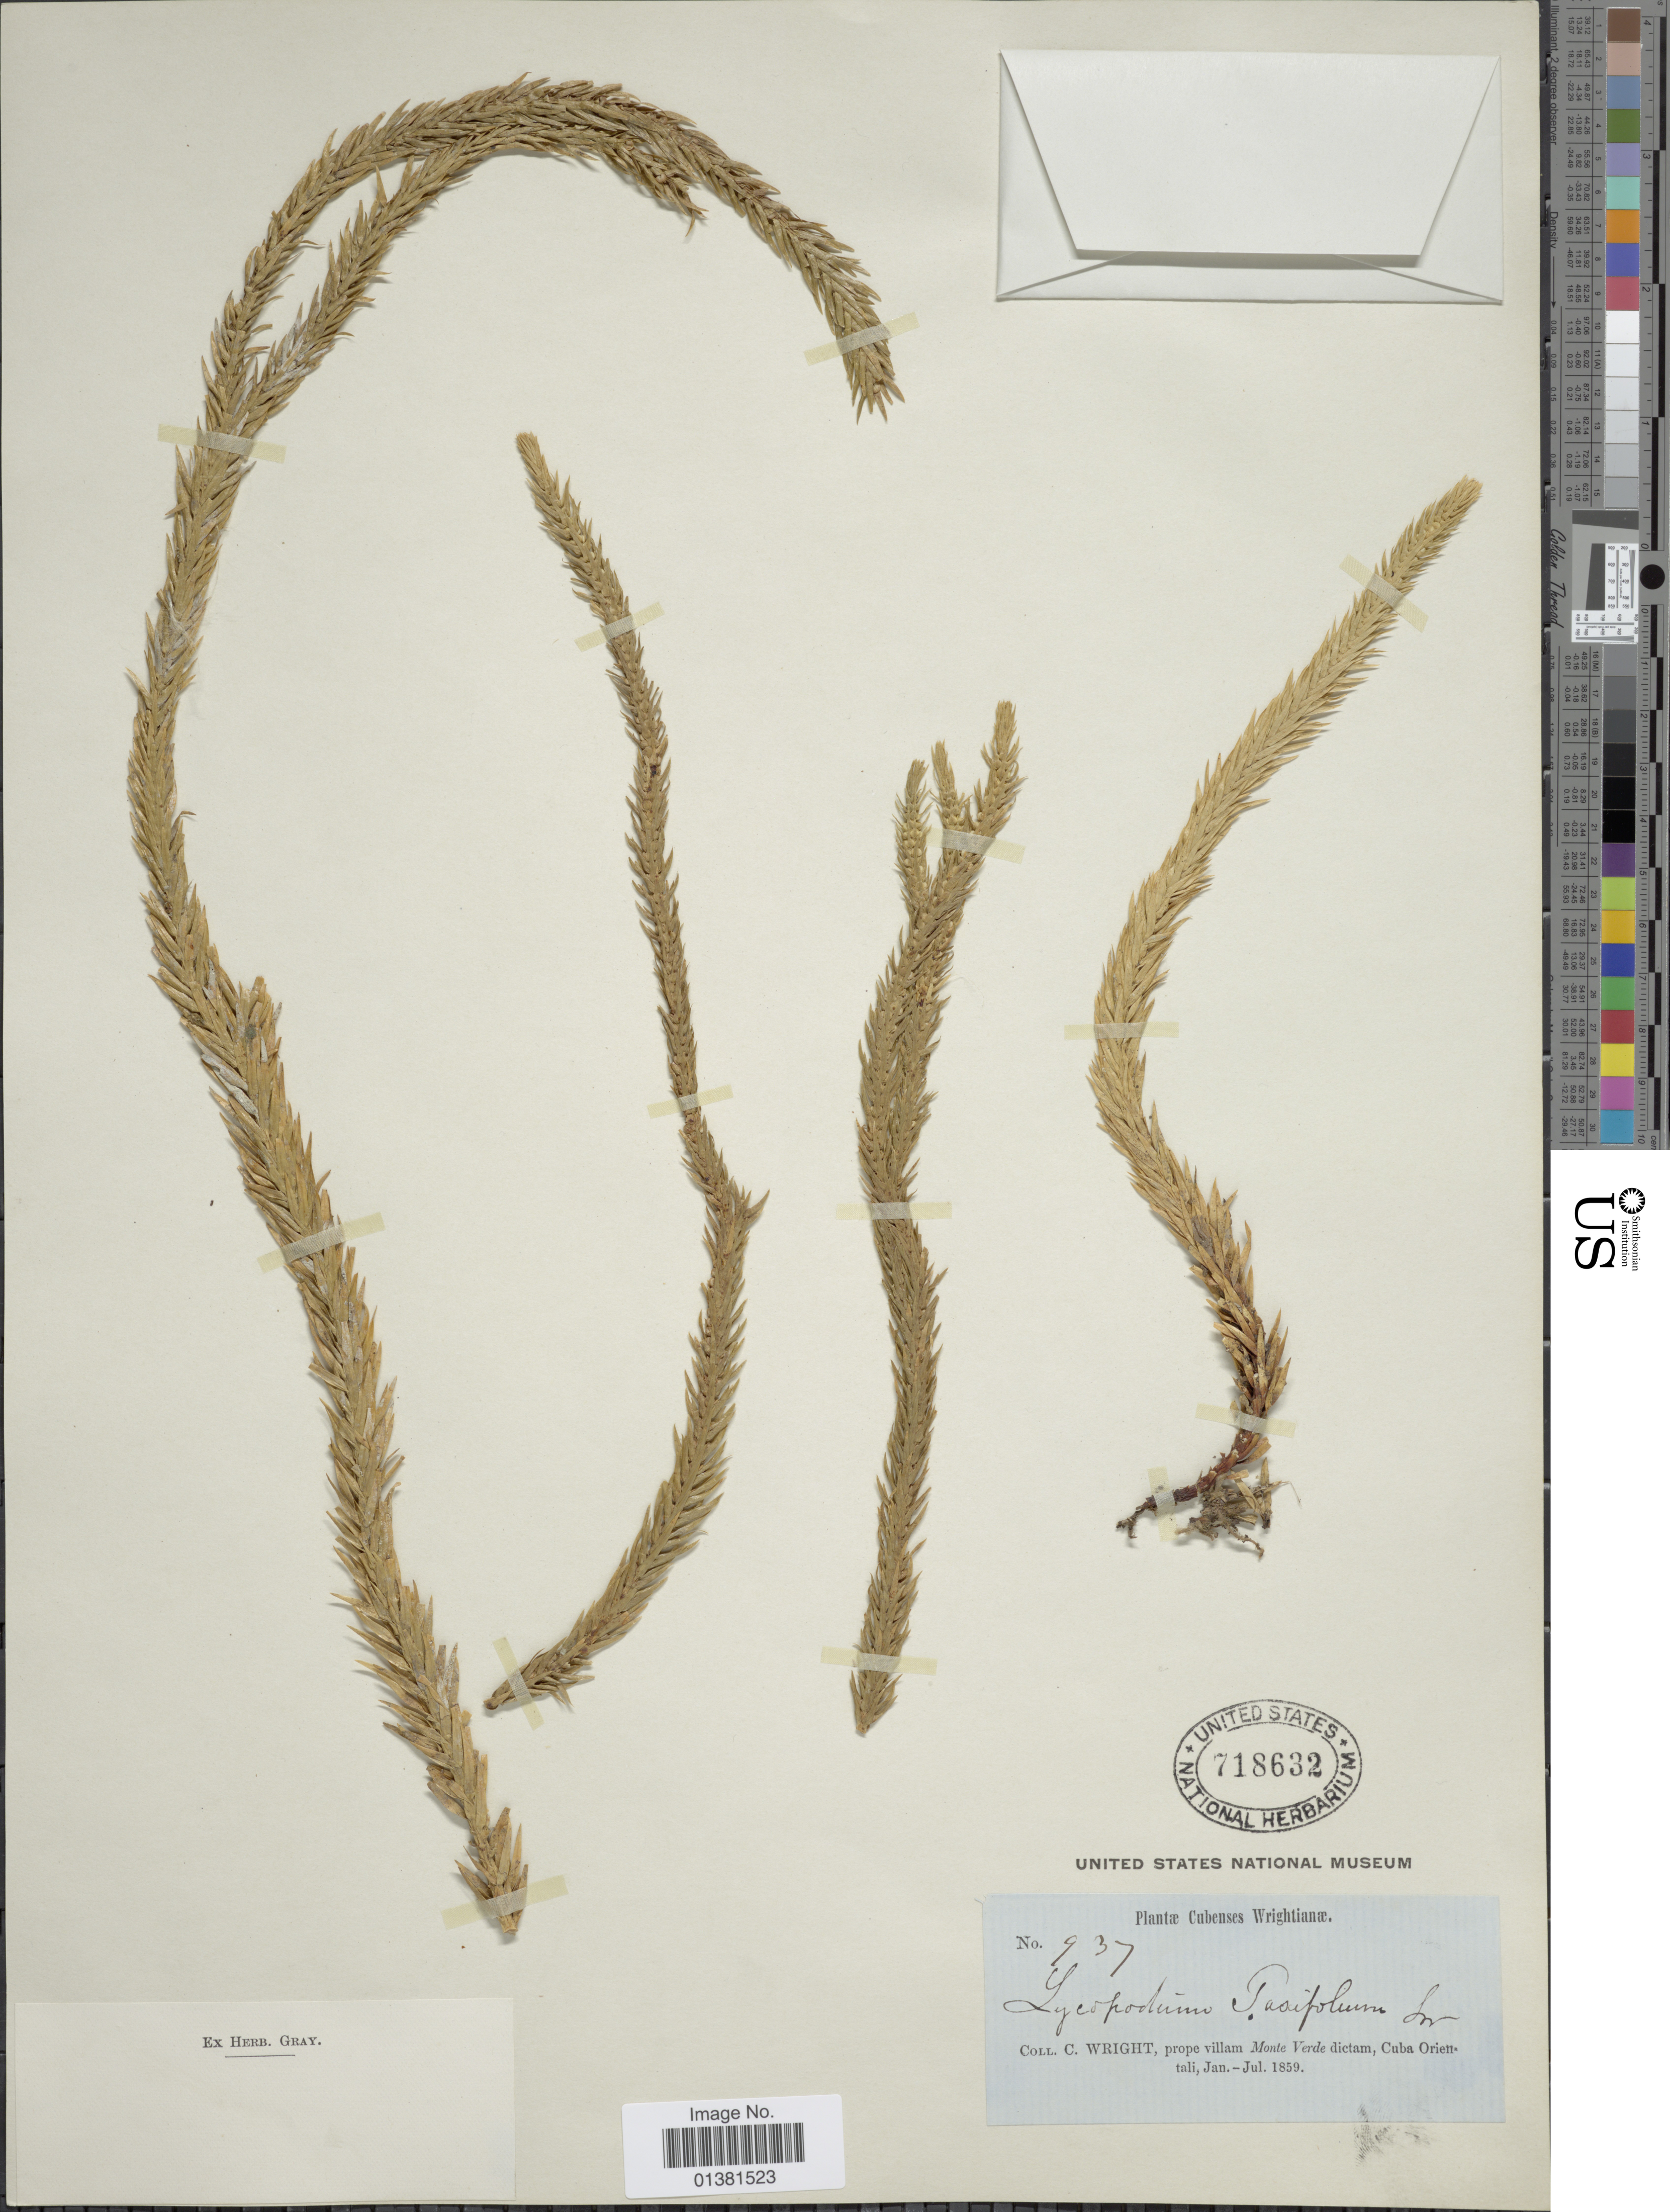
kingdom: Plantae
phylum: Tracheophyta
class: Lycopodiopsida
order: Lycopodiales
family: Lycopodiaceae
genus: Phlegmariurus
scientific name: Phlegmariurus taxifolius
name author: (Sw.) Á. Löve & D. Löve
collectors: C. Wright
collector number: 937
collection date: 1859-01/1859-07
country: Cuba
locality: Prope villam Monte Verde dictam, Cuba Orientali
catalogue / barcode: US 718632